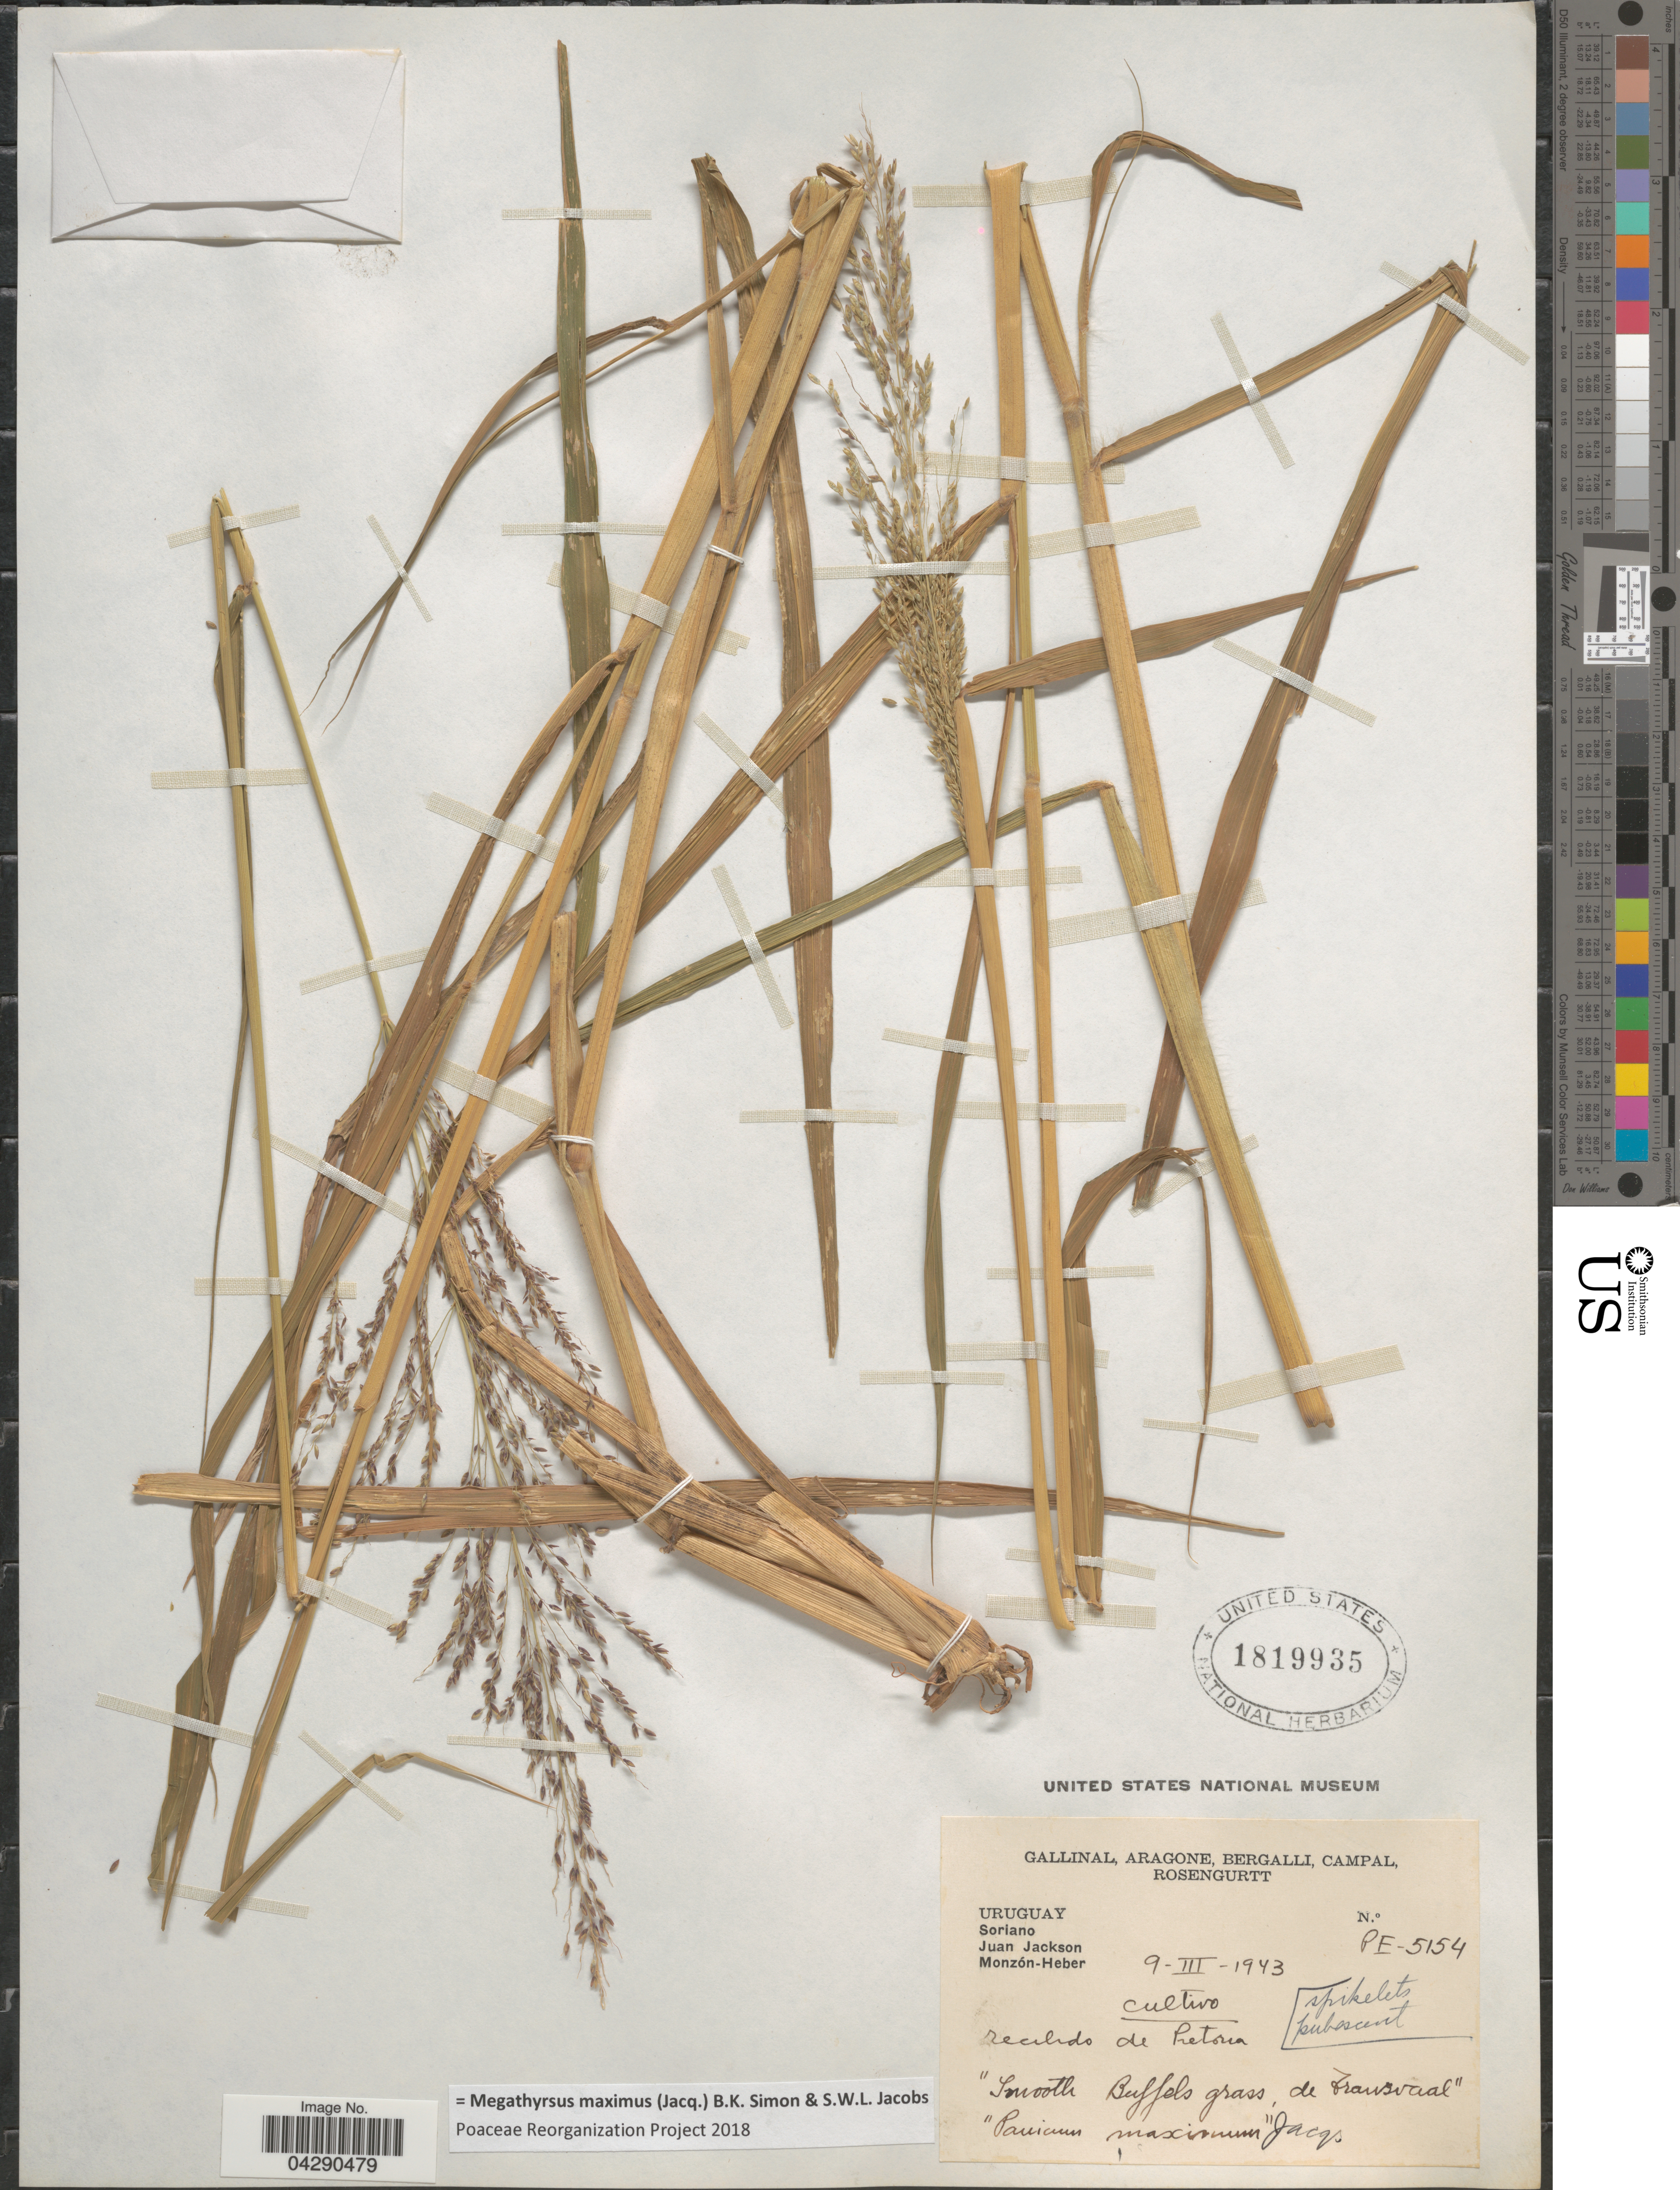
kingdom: Plantae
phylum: Tracheophyta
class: Liliopsida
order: Poales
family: Poaceae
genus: Megathyrsus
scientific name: Megathyrsus maximus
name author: (Jacq.) B.K. Simon & S.W.L. Jacobs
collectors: -. Gallinal, -- Aragone, -- Bergalli, -- Campal & Rosengurtt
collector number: PE-5154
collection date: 1943-03-09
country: Uruguay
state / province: Soriano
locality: Juan Jackson. Monzón-Heber.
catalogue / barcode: US 1819935